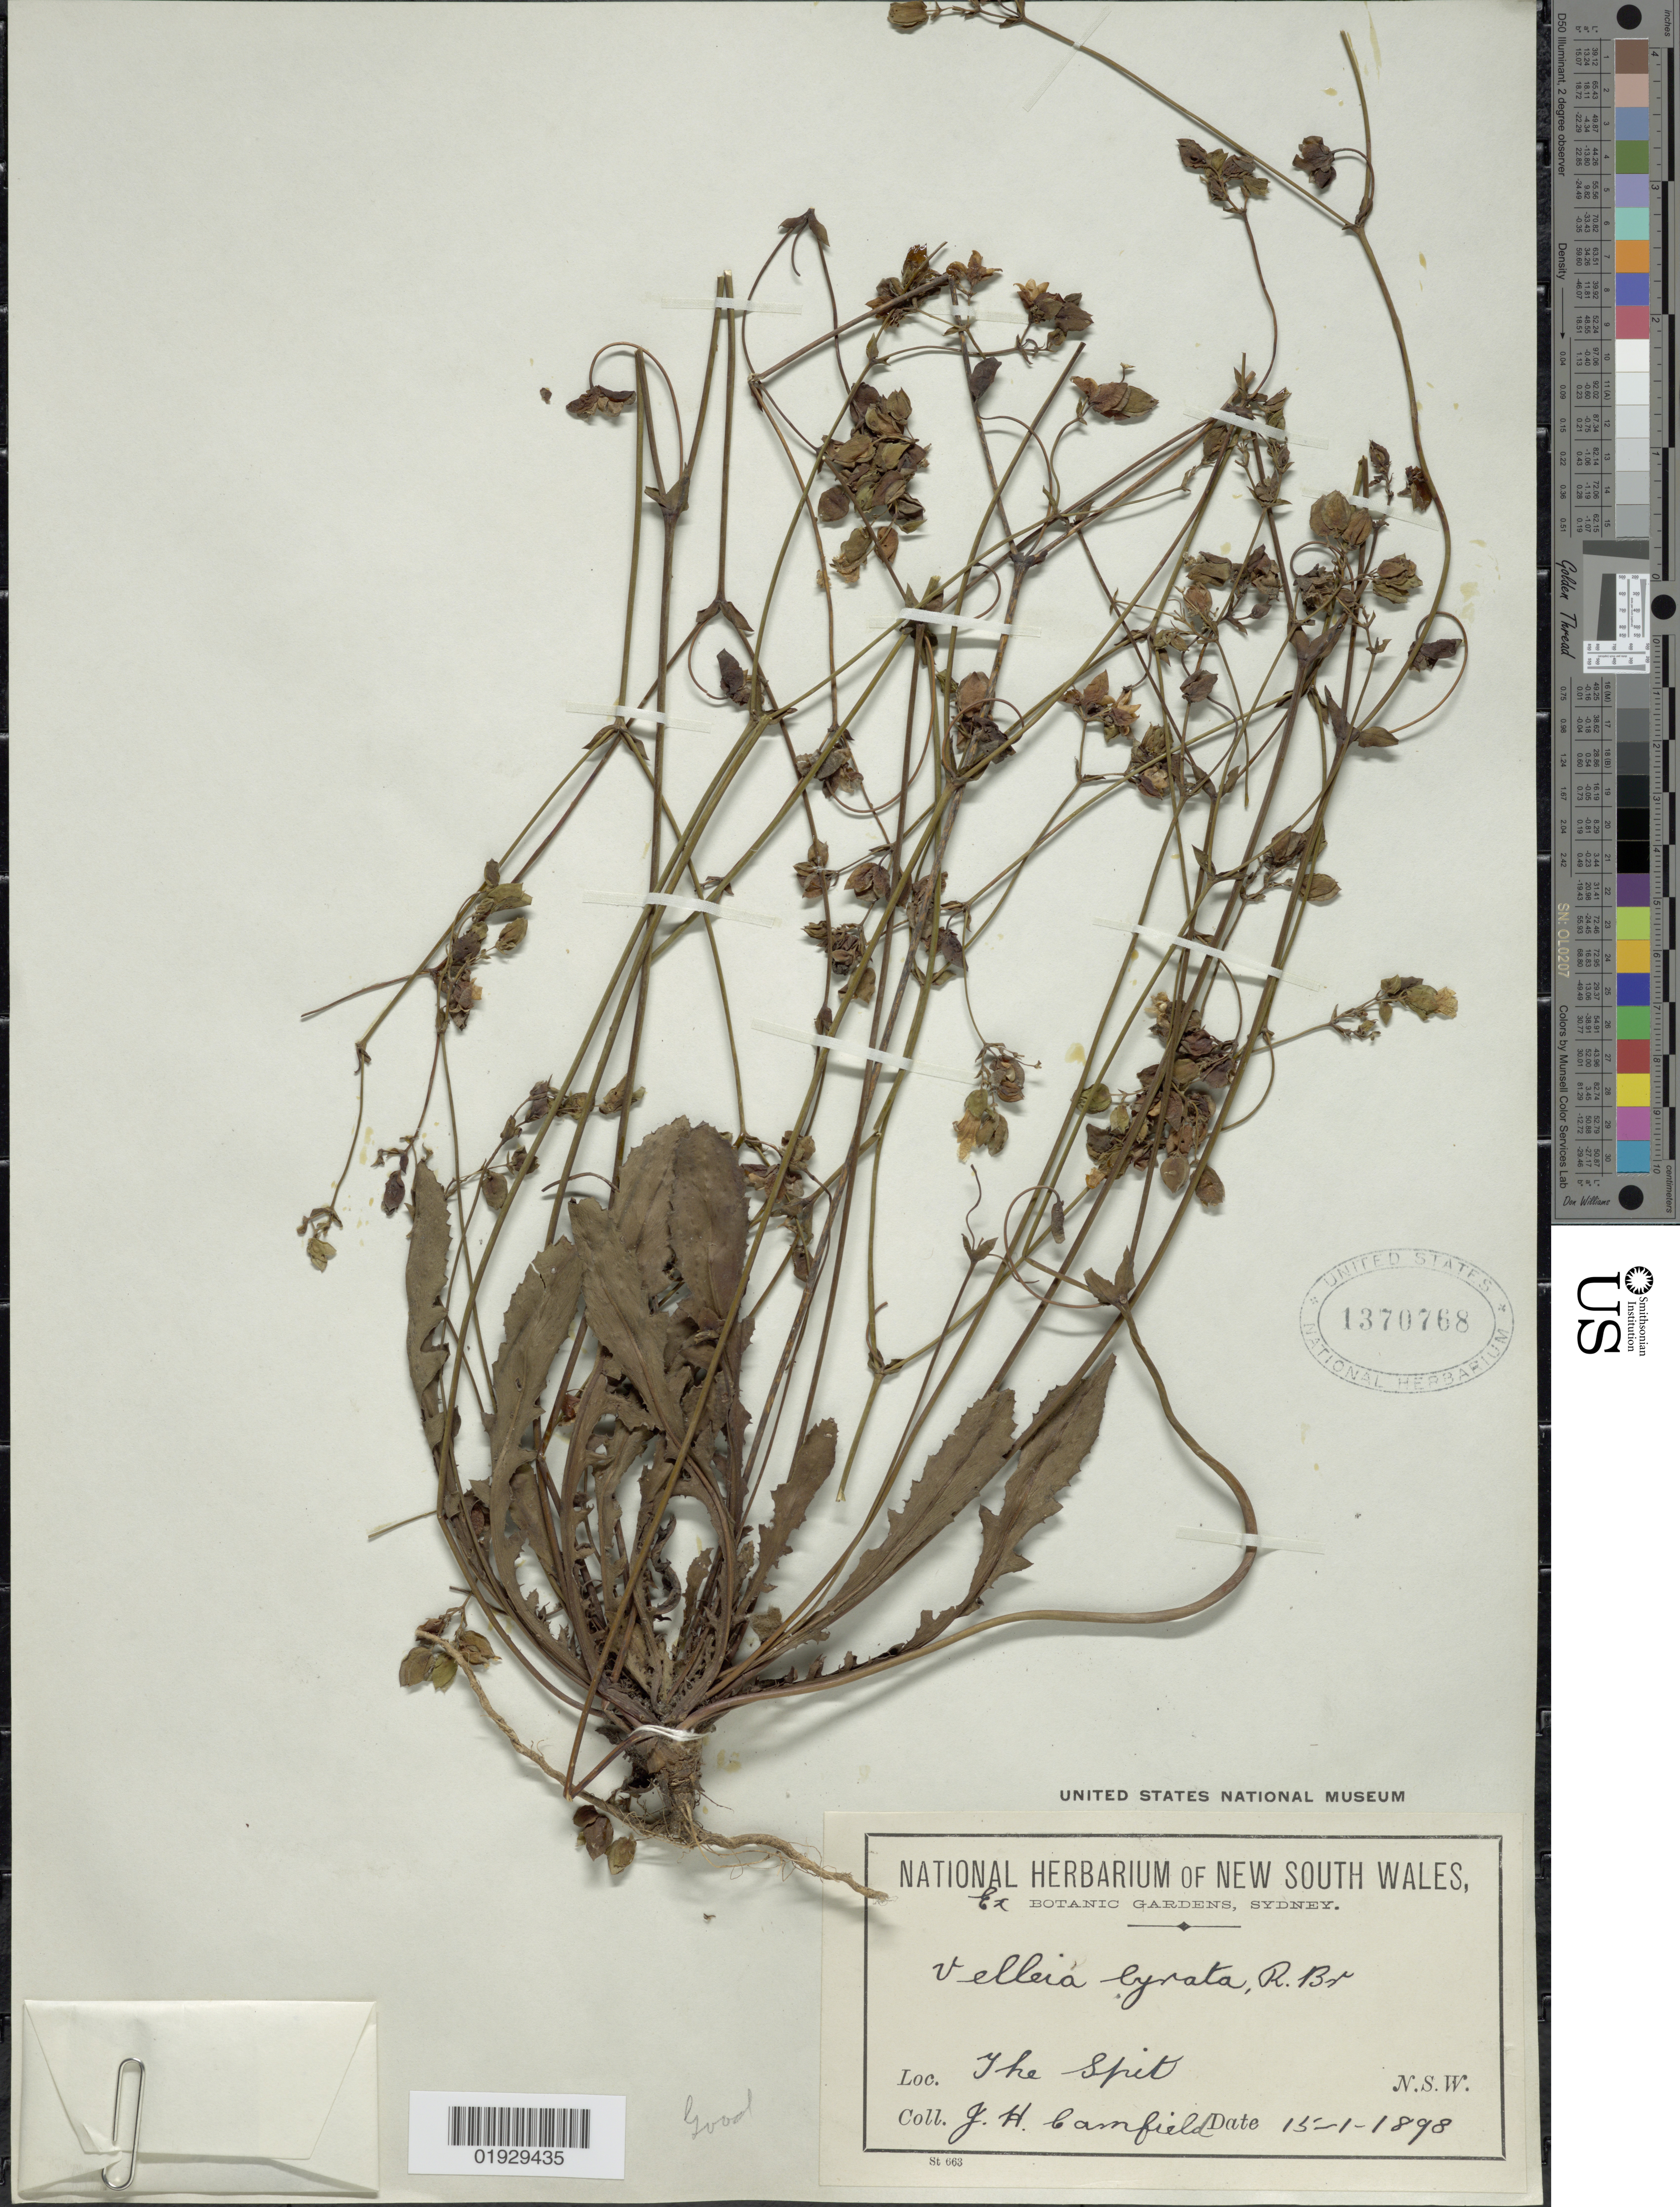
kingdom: Plantae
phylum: Tracheophyta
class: Magnoliopsida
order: Asterales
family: Goodeniaceae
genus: Velleia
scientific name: Velleia lyrata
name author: R. Br.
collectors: J. Camfield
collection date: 1898-01-15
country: Australia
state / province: New South Wales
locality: The Spit.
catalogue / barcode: US 1370768